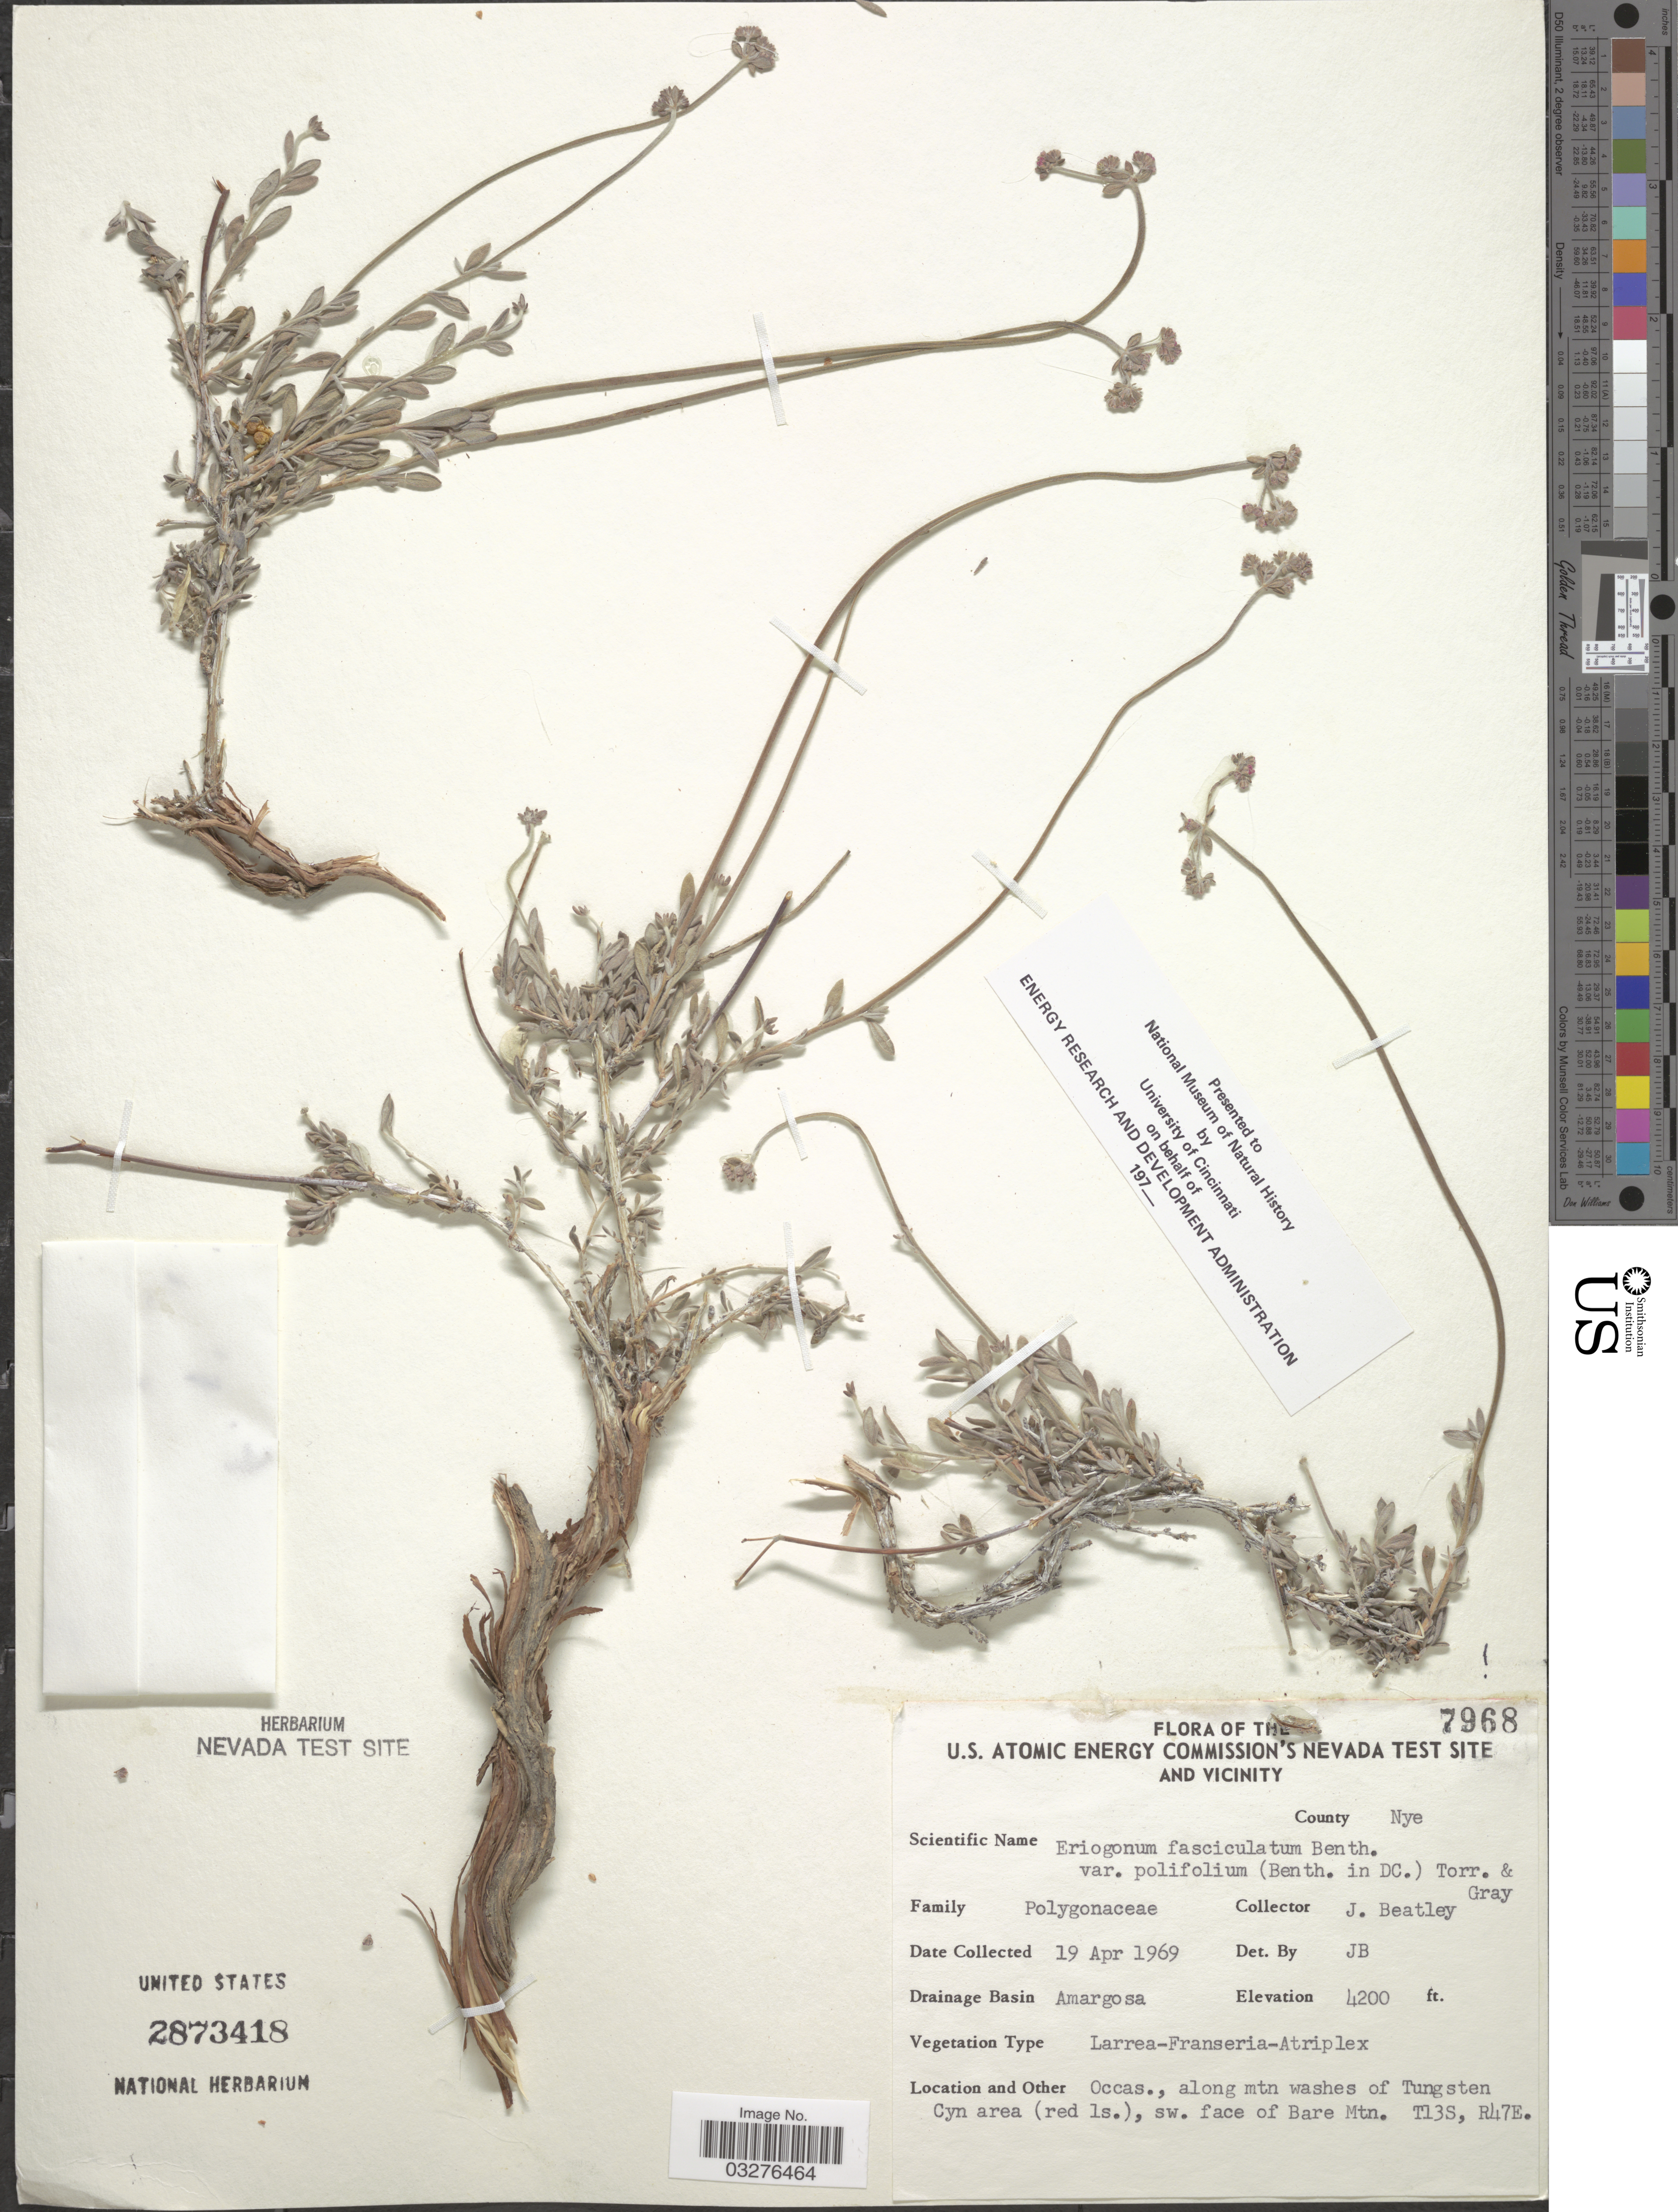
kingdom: Plantae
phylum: Tracheophyta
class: Magnoliopsida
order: Caryophyllales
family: Polygonaceae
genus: Eriogonum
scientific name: Eriogonum fasciculatum var. polifolium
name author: (Benth.) Torr. & A. Gray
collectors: J. C. Beatley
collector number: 7968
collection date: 1969-04-19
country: United States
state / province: Nevada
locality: U.S. Atomic Energy Commission's Nevada Test Site and Vicinity, County Nye, Drainage Basin Amargosa, Occas., along mtn washes of Tungsten Cyn area (red Is.), sw. face of Bare Mtn. T13S, R47E.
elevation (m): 1280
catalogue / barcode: US 2873418